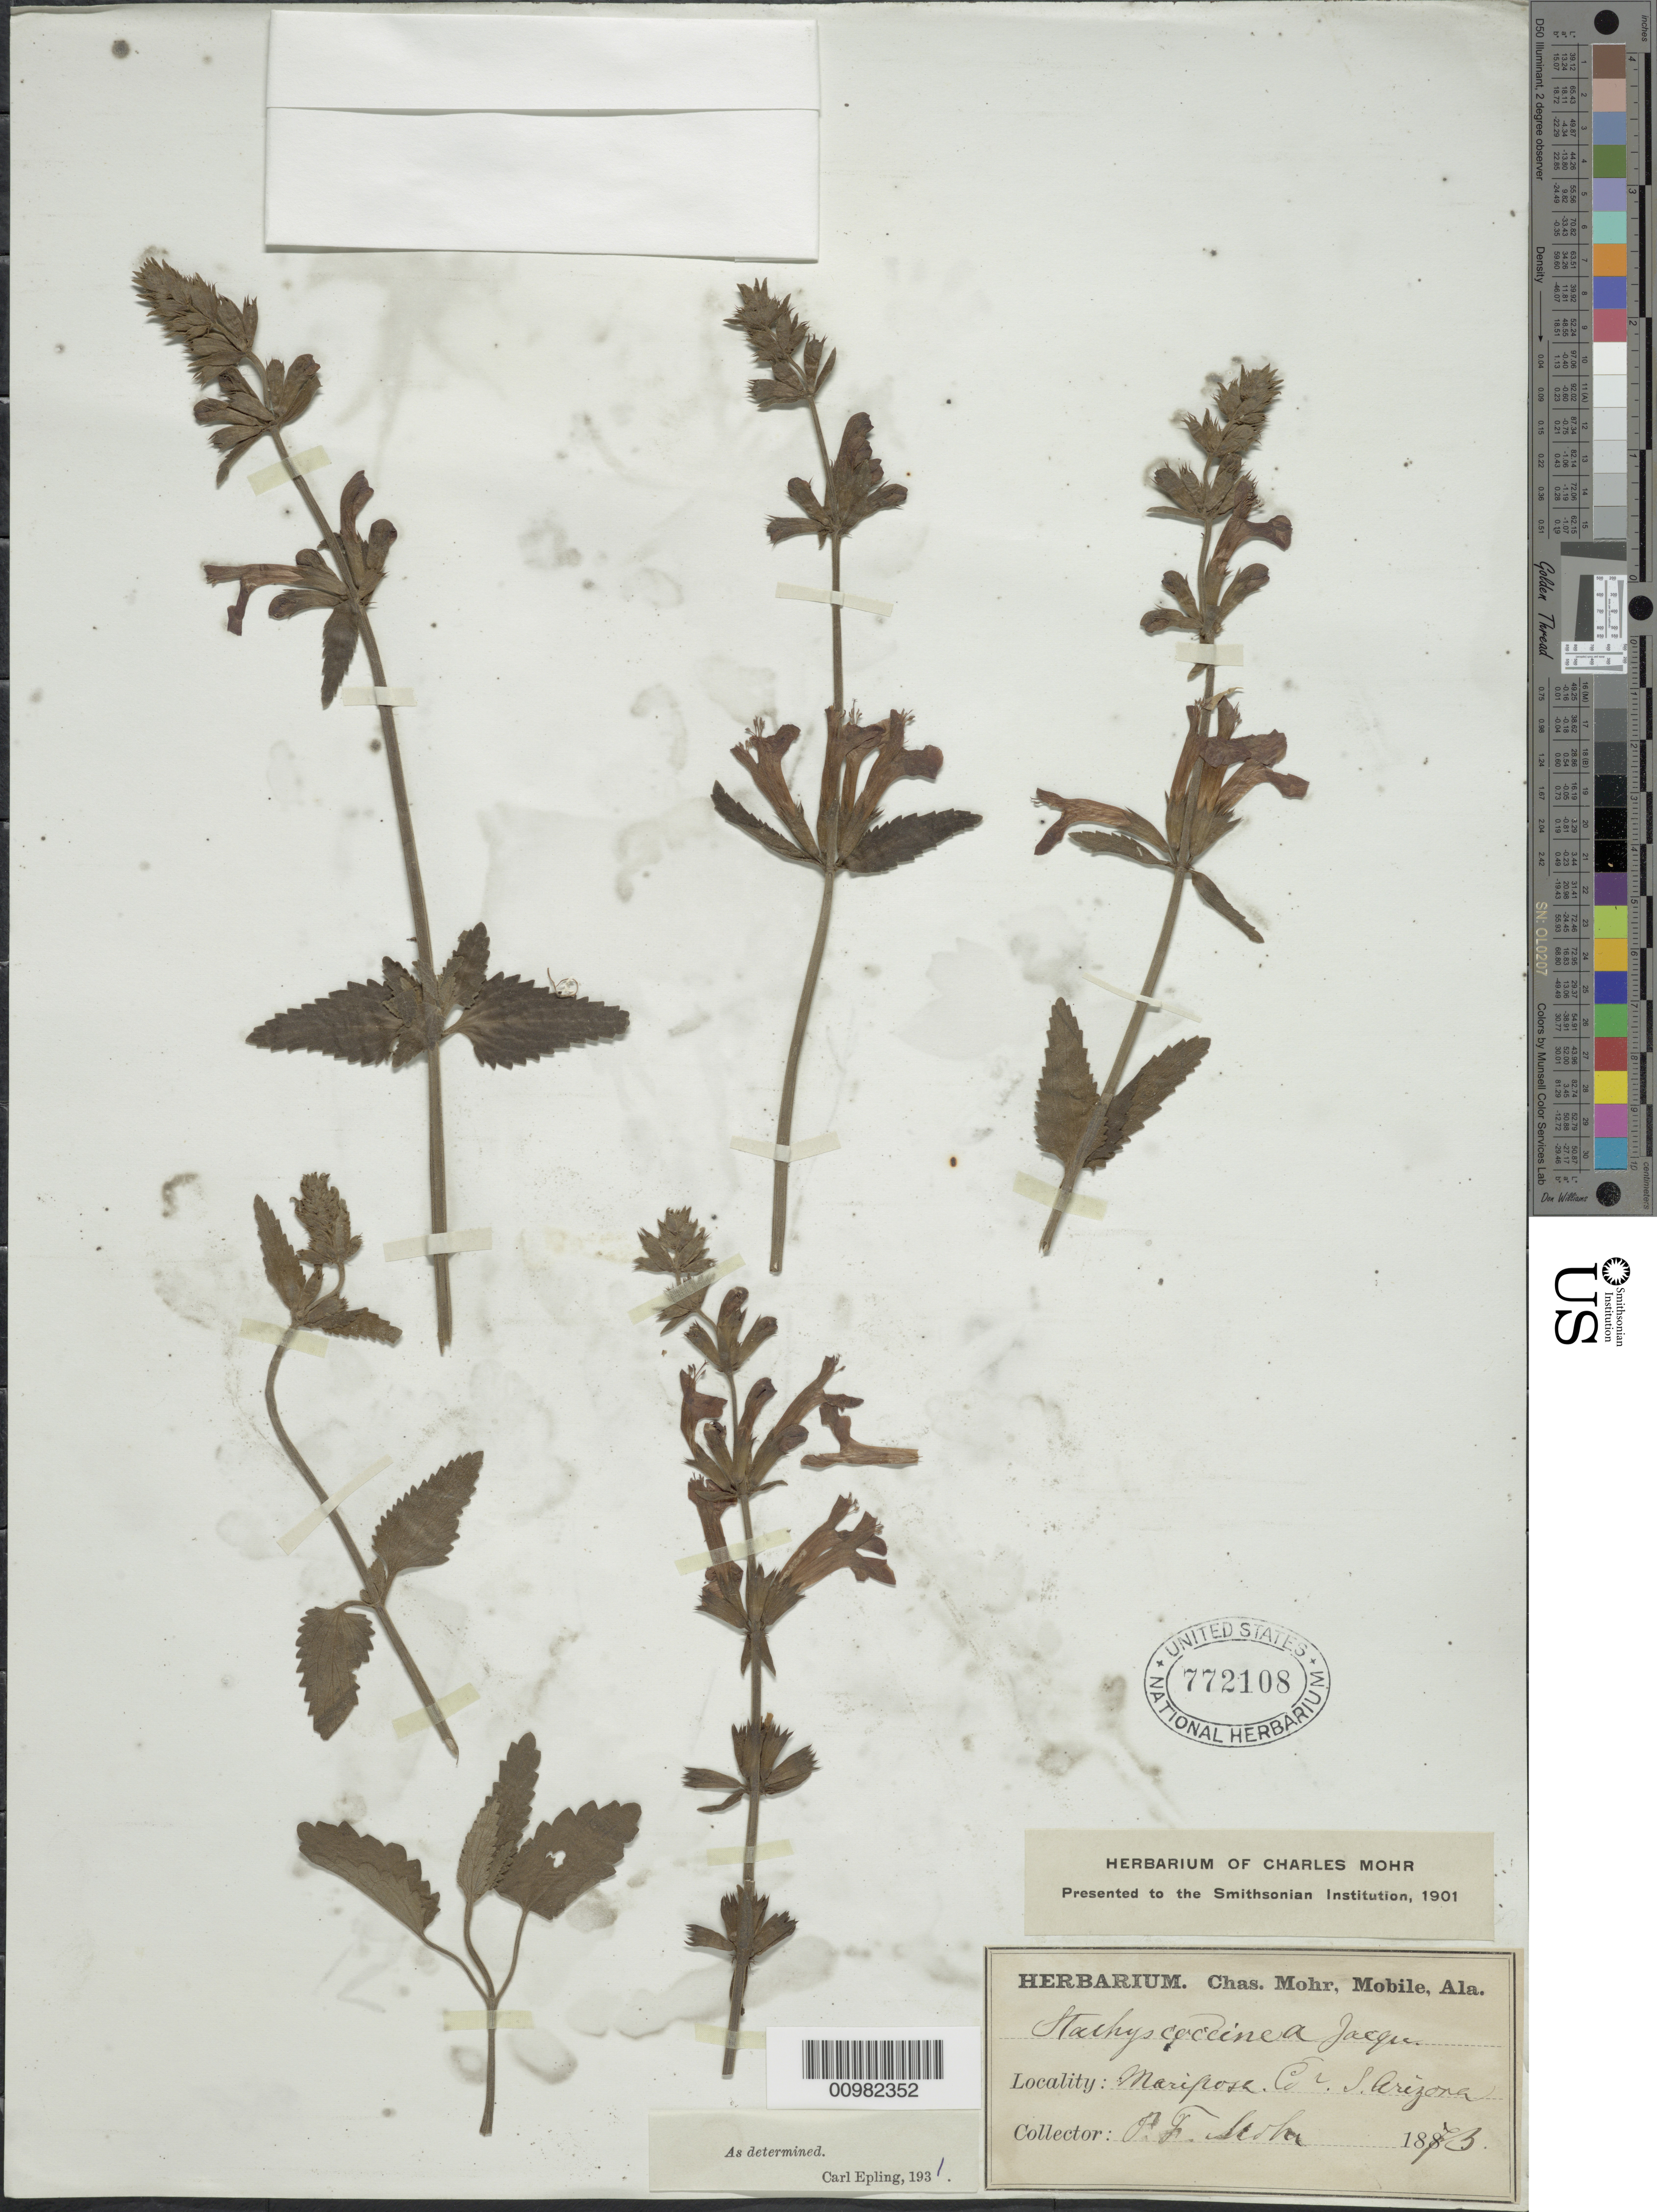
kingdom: Plantae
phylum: Tracheophyta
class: Magnoliopsida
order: Lamiales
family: Lamiaceae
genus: Stachys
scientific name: Stachys coccinea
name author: Ortega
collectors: P. F. Mohr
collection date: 1873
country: United States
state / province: Arizona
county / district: Maricopa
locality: Mariposa Co., S. Arizona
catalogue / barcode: US 772108